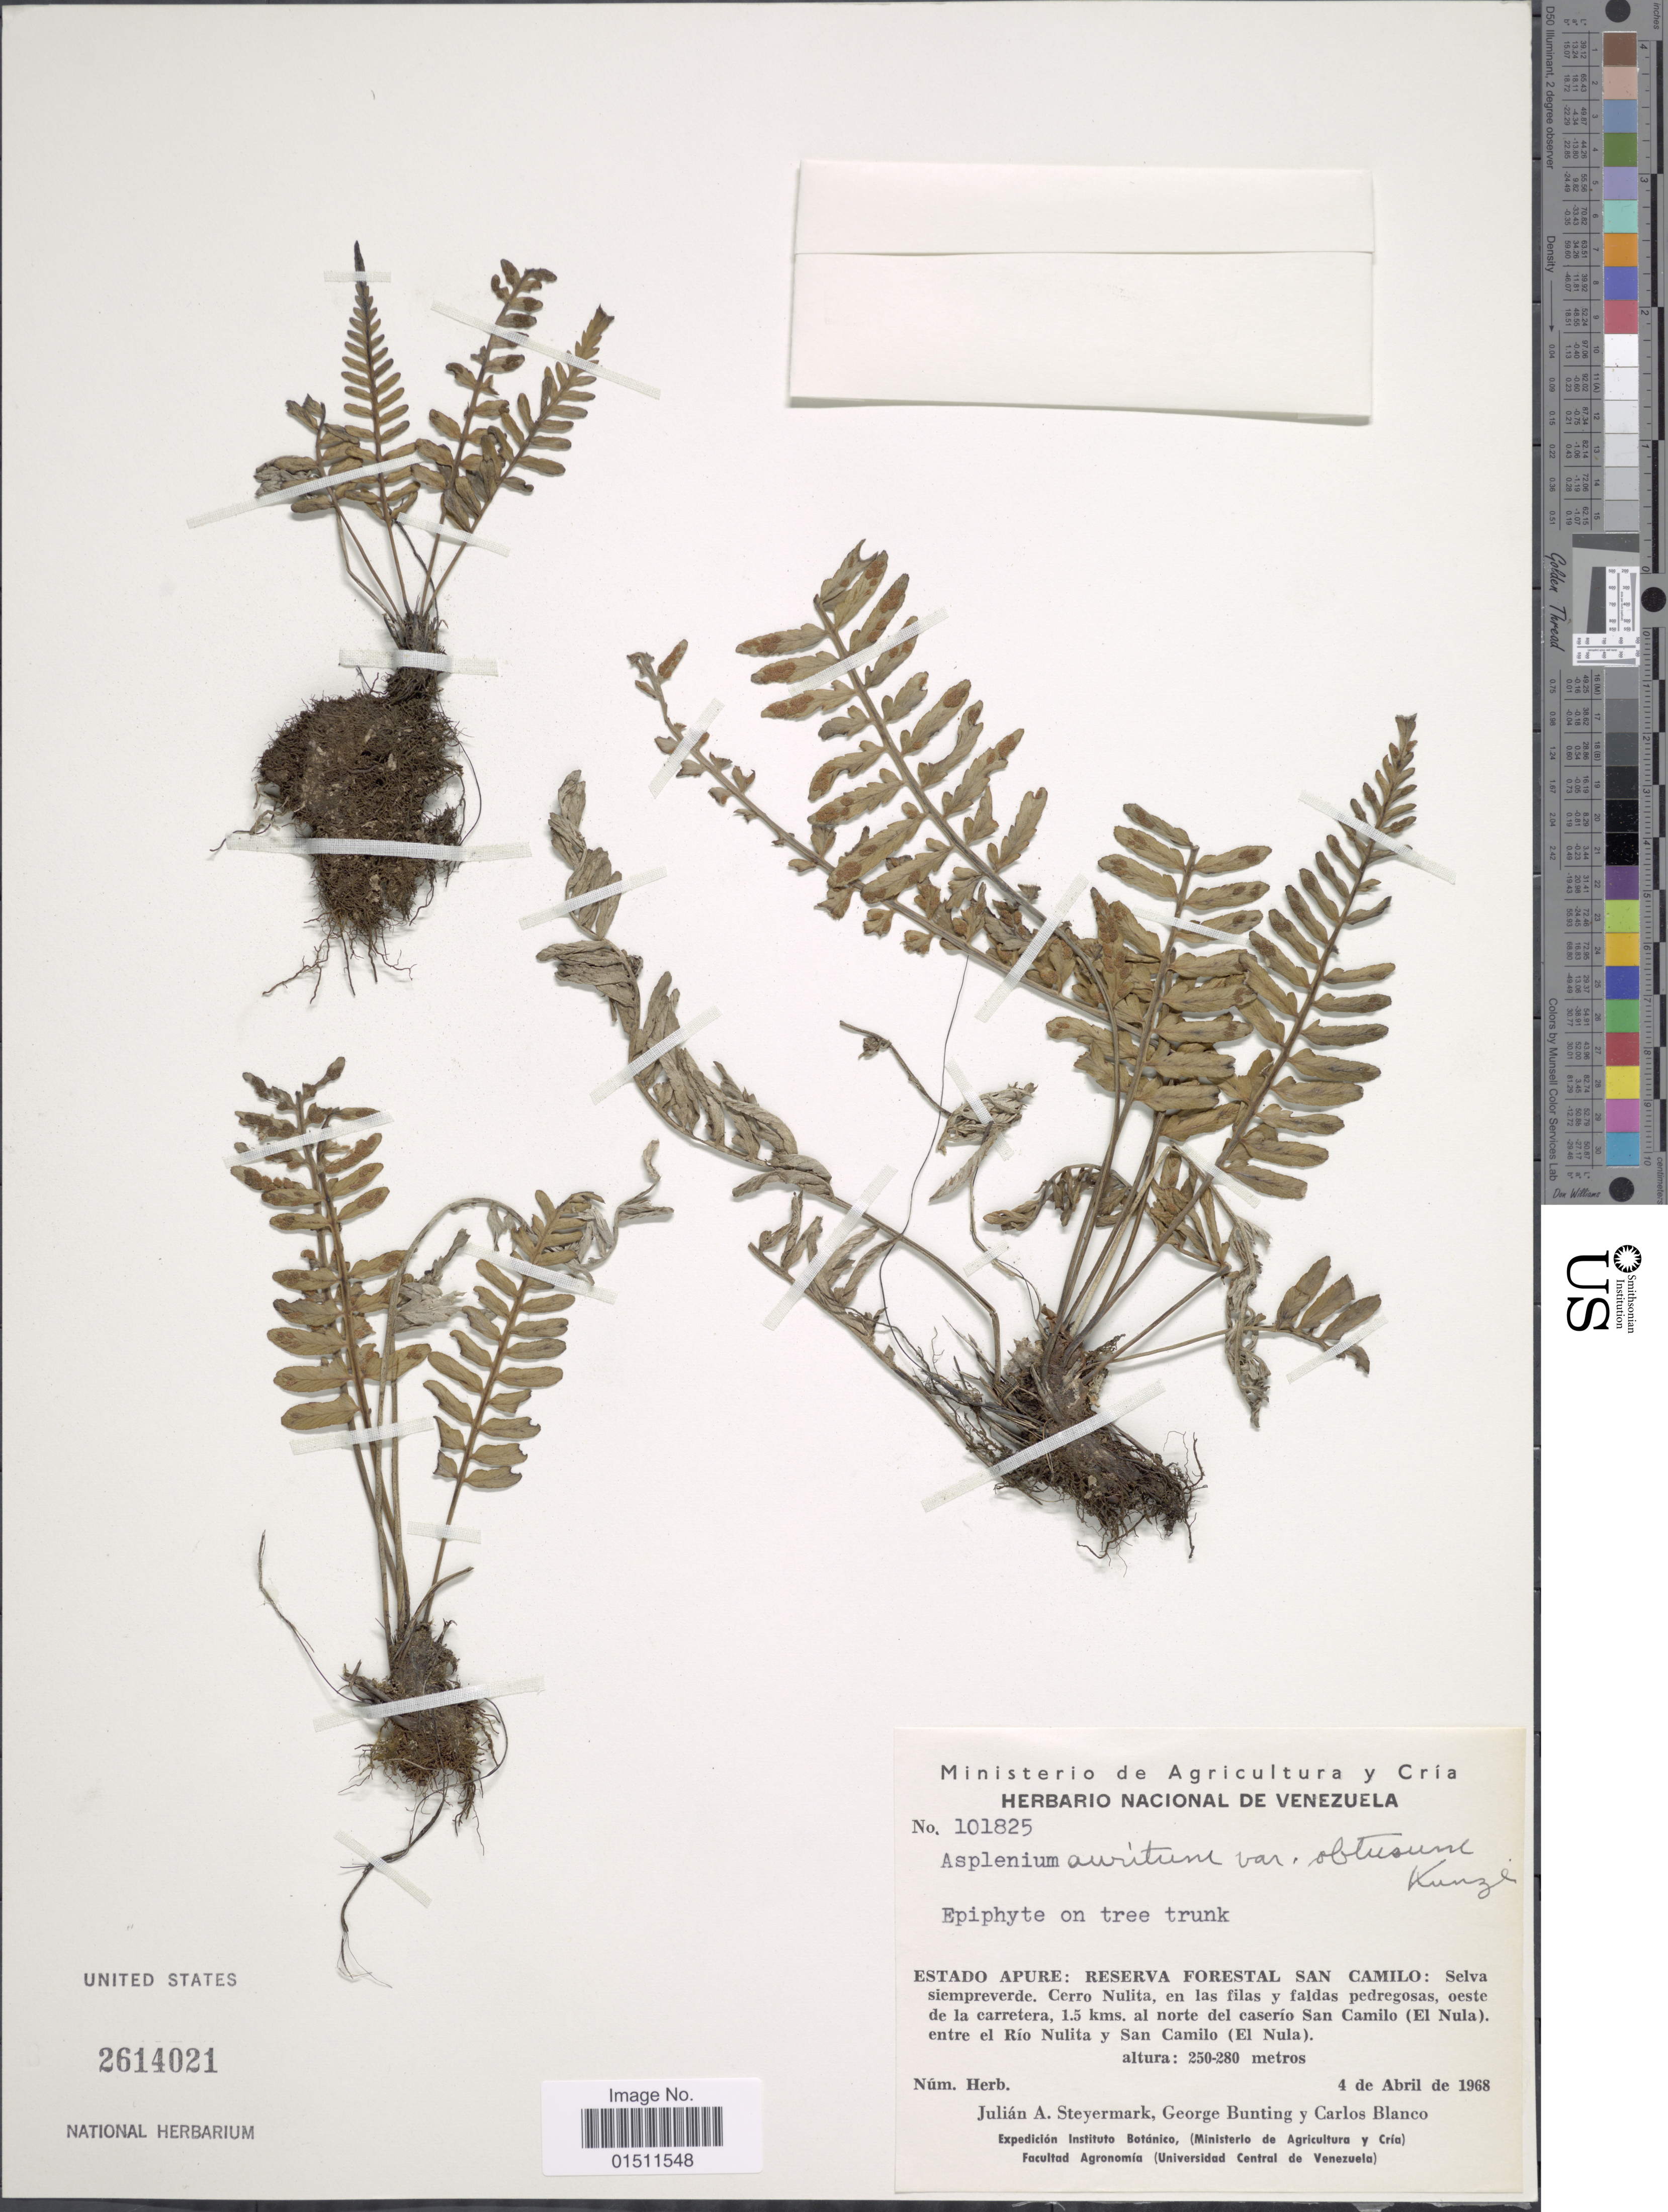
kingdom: Plantae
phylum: Tracheophyta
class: Polypodiopsida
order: Polypodiales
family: Aspleniaceae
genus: Asplenium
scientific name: Asplenium macilentum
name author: Kunze ex Klotzsch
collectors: J. Steyermark, G. S. Bunting & C. A. Blanco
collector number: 101825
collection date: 1968-04-04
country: Venezuela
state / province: Apure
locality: Estatdo Apure: Reserva Forestal San Camilo: Selva siempreverde, CerroNulita, en las filas y faldas pedregosas, oeste de la carretera, 1.5 kms. al norte del caserio San Camilo ( El Nula), entre el Rio Nulita y San Camilo ( El Nula)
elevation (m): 250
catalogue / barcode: US 2614021